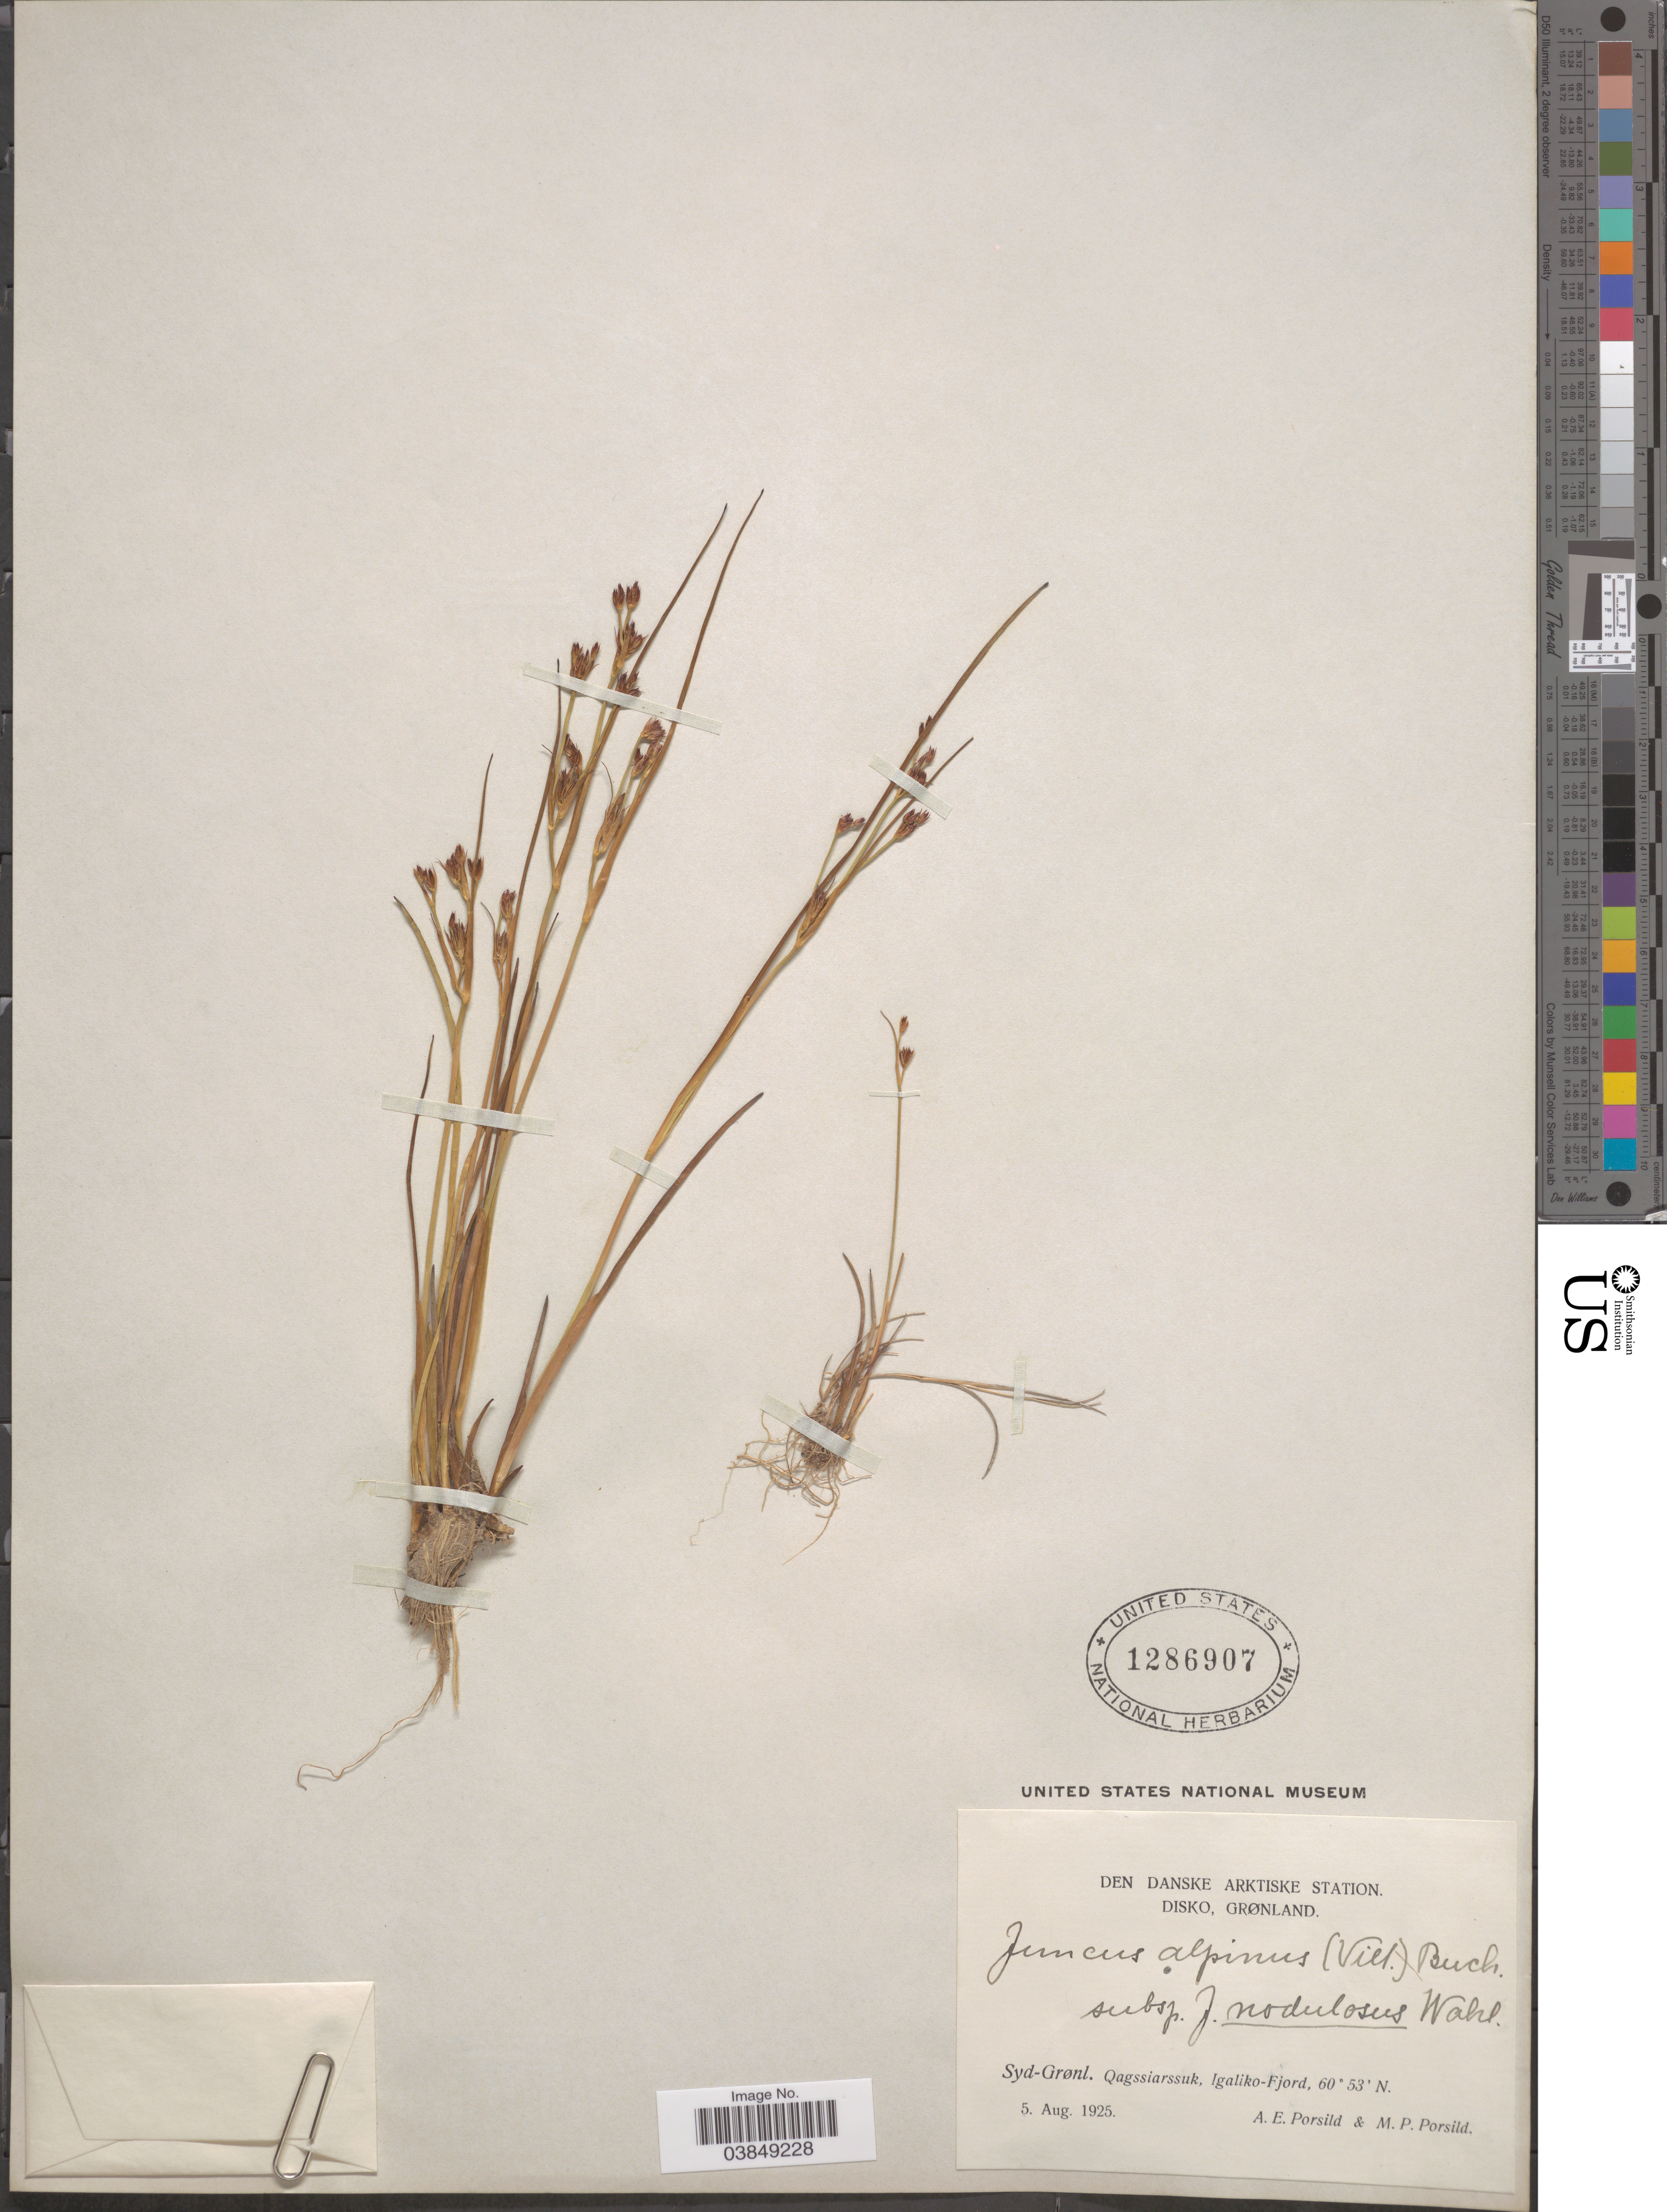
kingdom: Plantae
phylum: Tracheophyta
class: Liliopsida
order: Poales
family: Juncaceae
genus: Juncus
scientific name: Juncus alpinus var. rariflorus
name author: (Hartm.) Hartm.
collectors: A. E. Porsild & M. P. Porsild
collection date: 1925-08-05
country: Greenland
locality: Den Danske Arktsike Station. Disko, Grønland. Syd-Grønl. Qagssiarssuk, Igaliko-Fjord.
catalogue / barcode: US 1286907